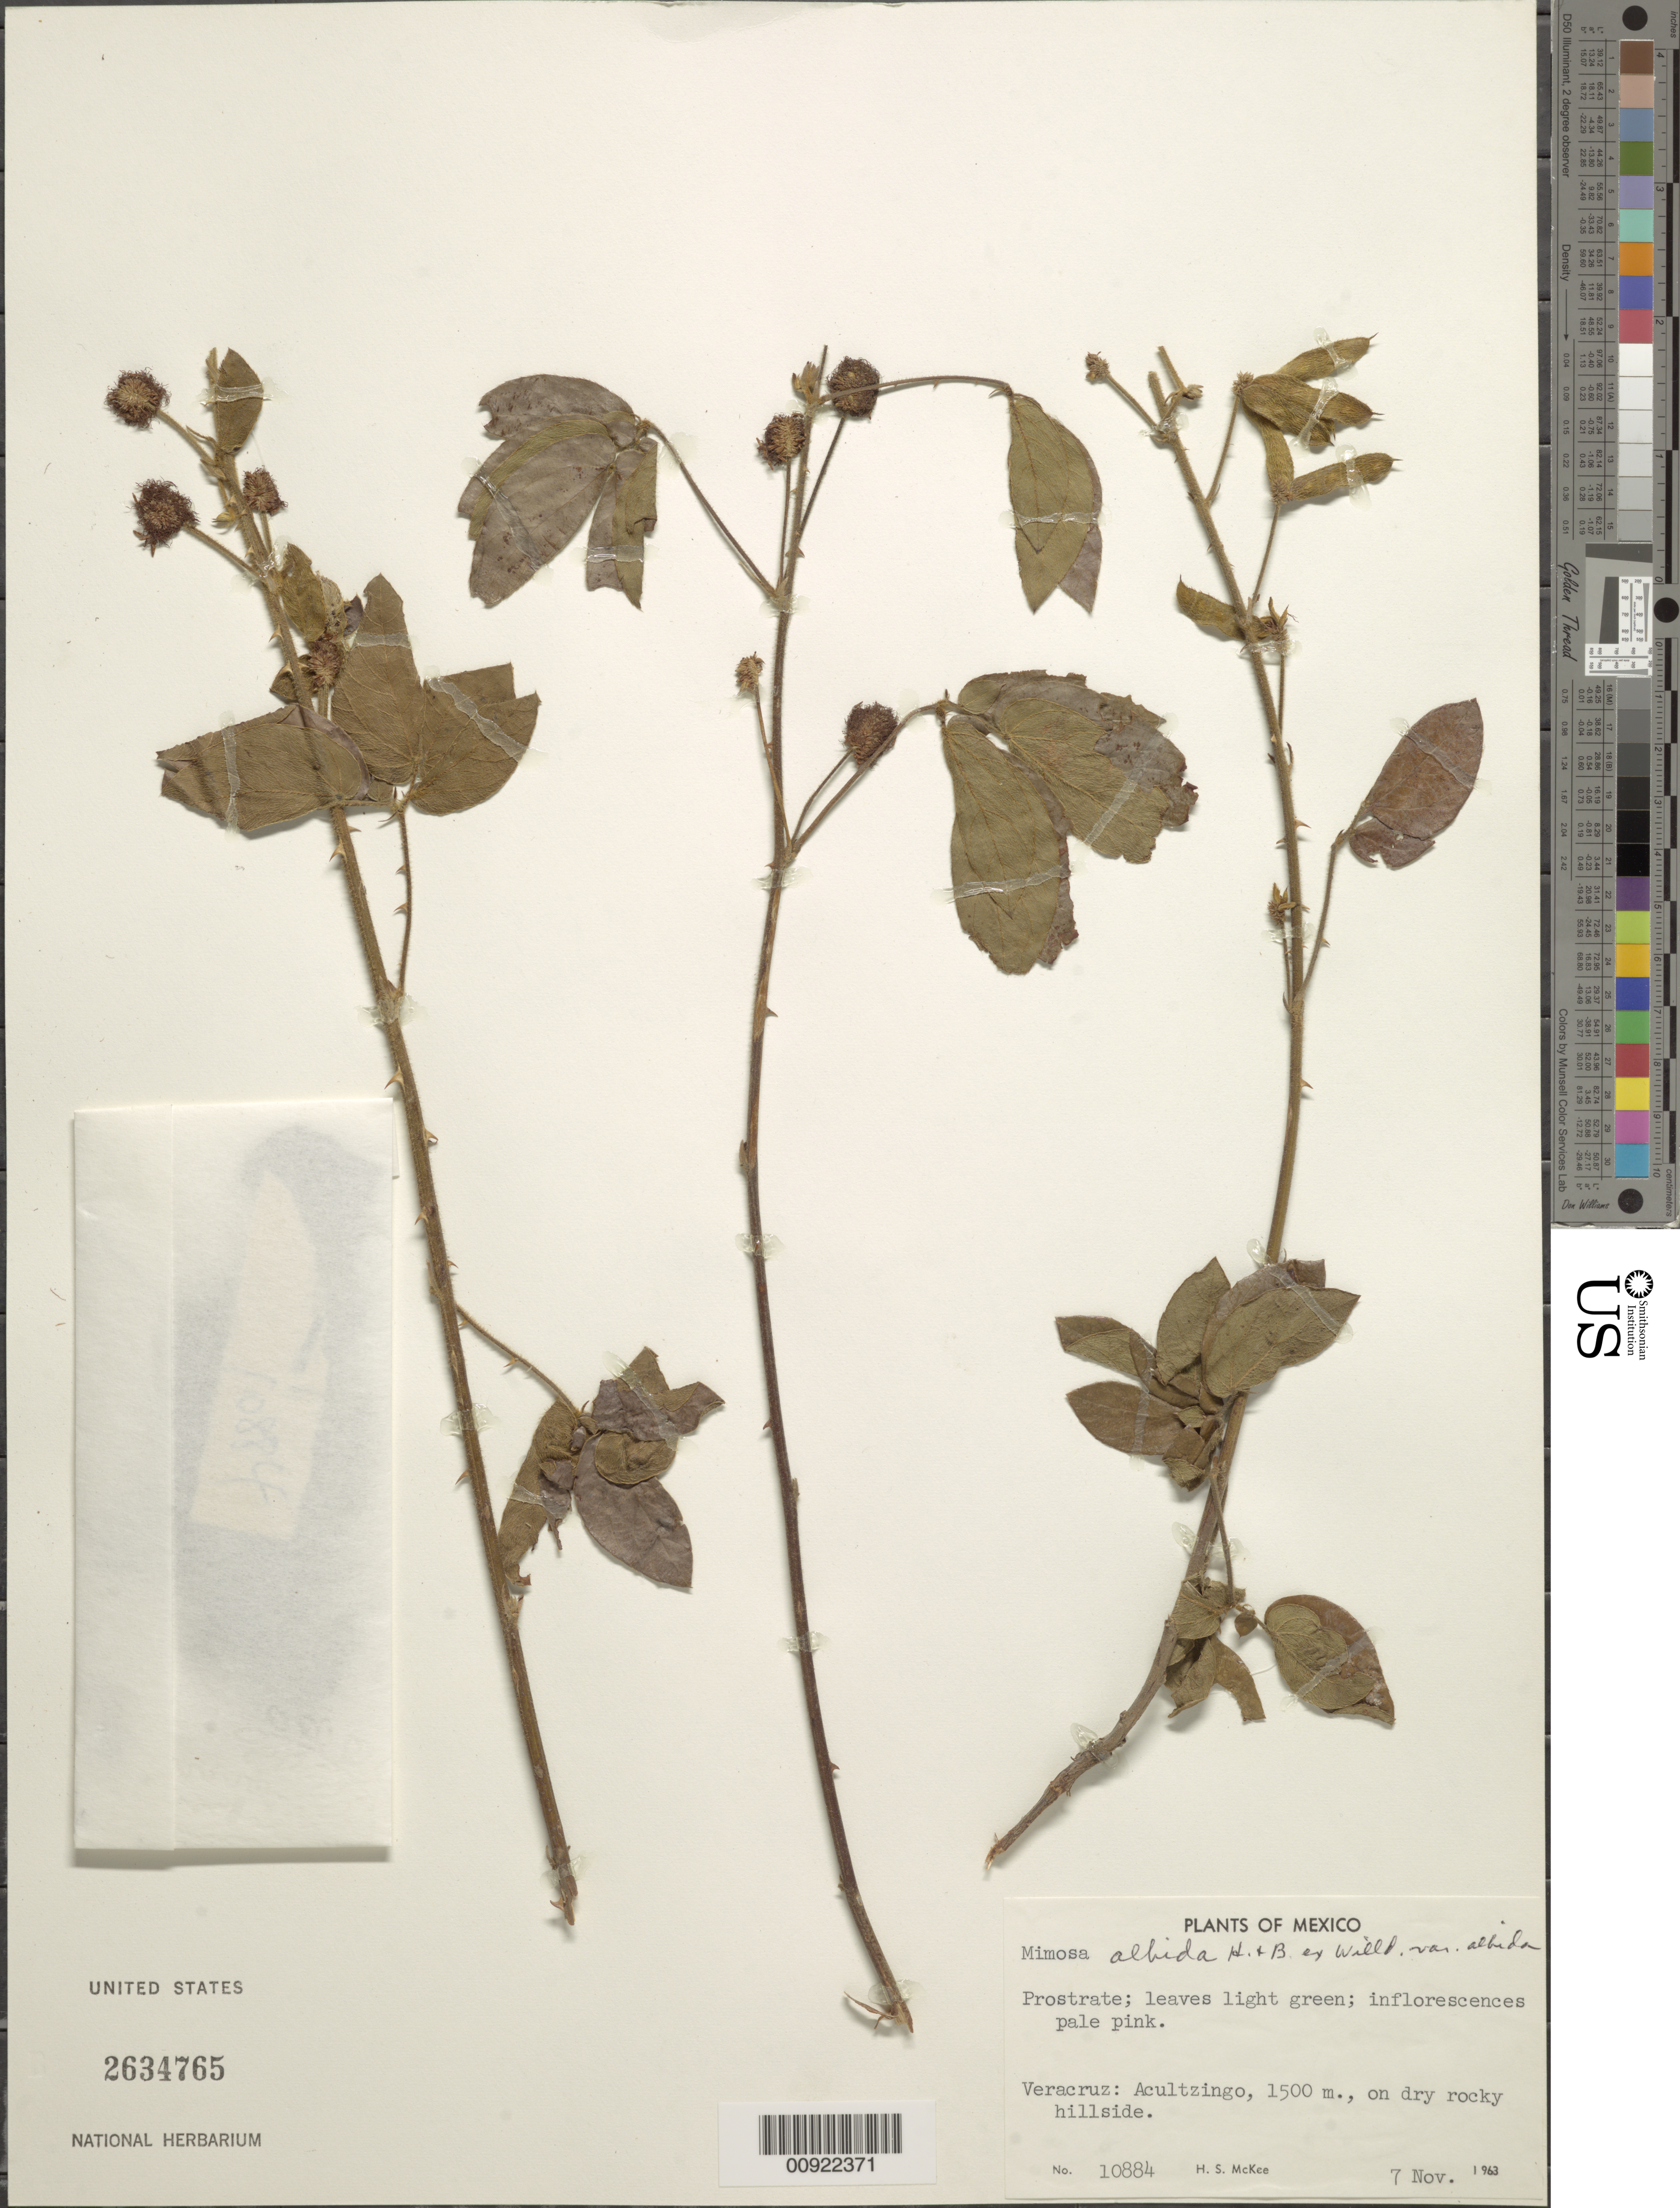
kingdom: Plantae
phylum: Tracheophyta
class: Magnoliopsida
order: Fabales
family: Fabaceae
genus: Mimosa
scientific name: Mimosa albida var. albida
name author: Humb. & Bonpl. ex Willd.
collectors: H. S. McKee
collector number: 10884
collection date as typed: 07 Nov 1963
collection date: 1963-11-07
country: Mexico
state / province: Veracruz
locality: Veracruz: Acultzingo.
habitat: On dry rocky hillside.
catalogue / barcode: US 2634765